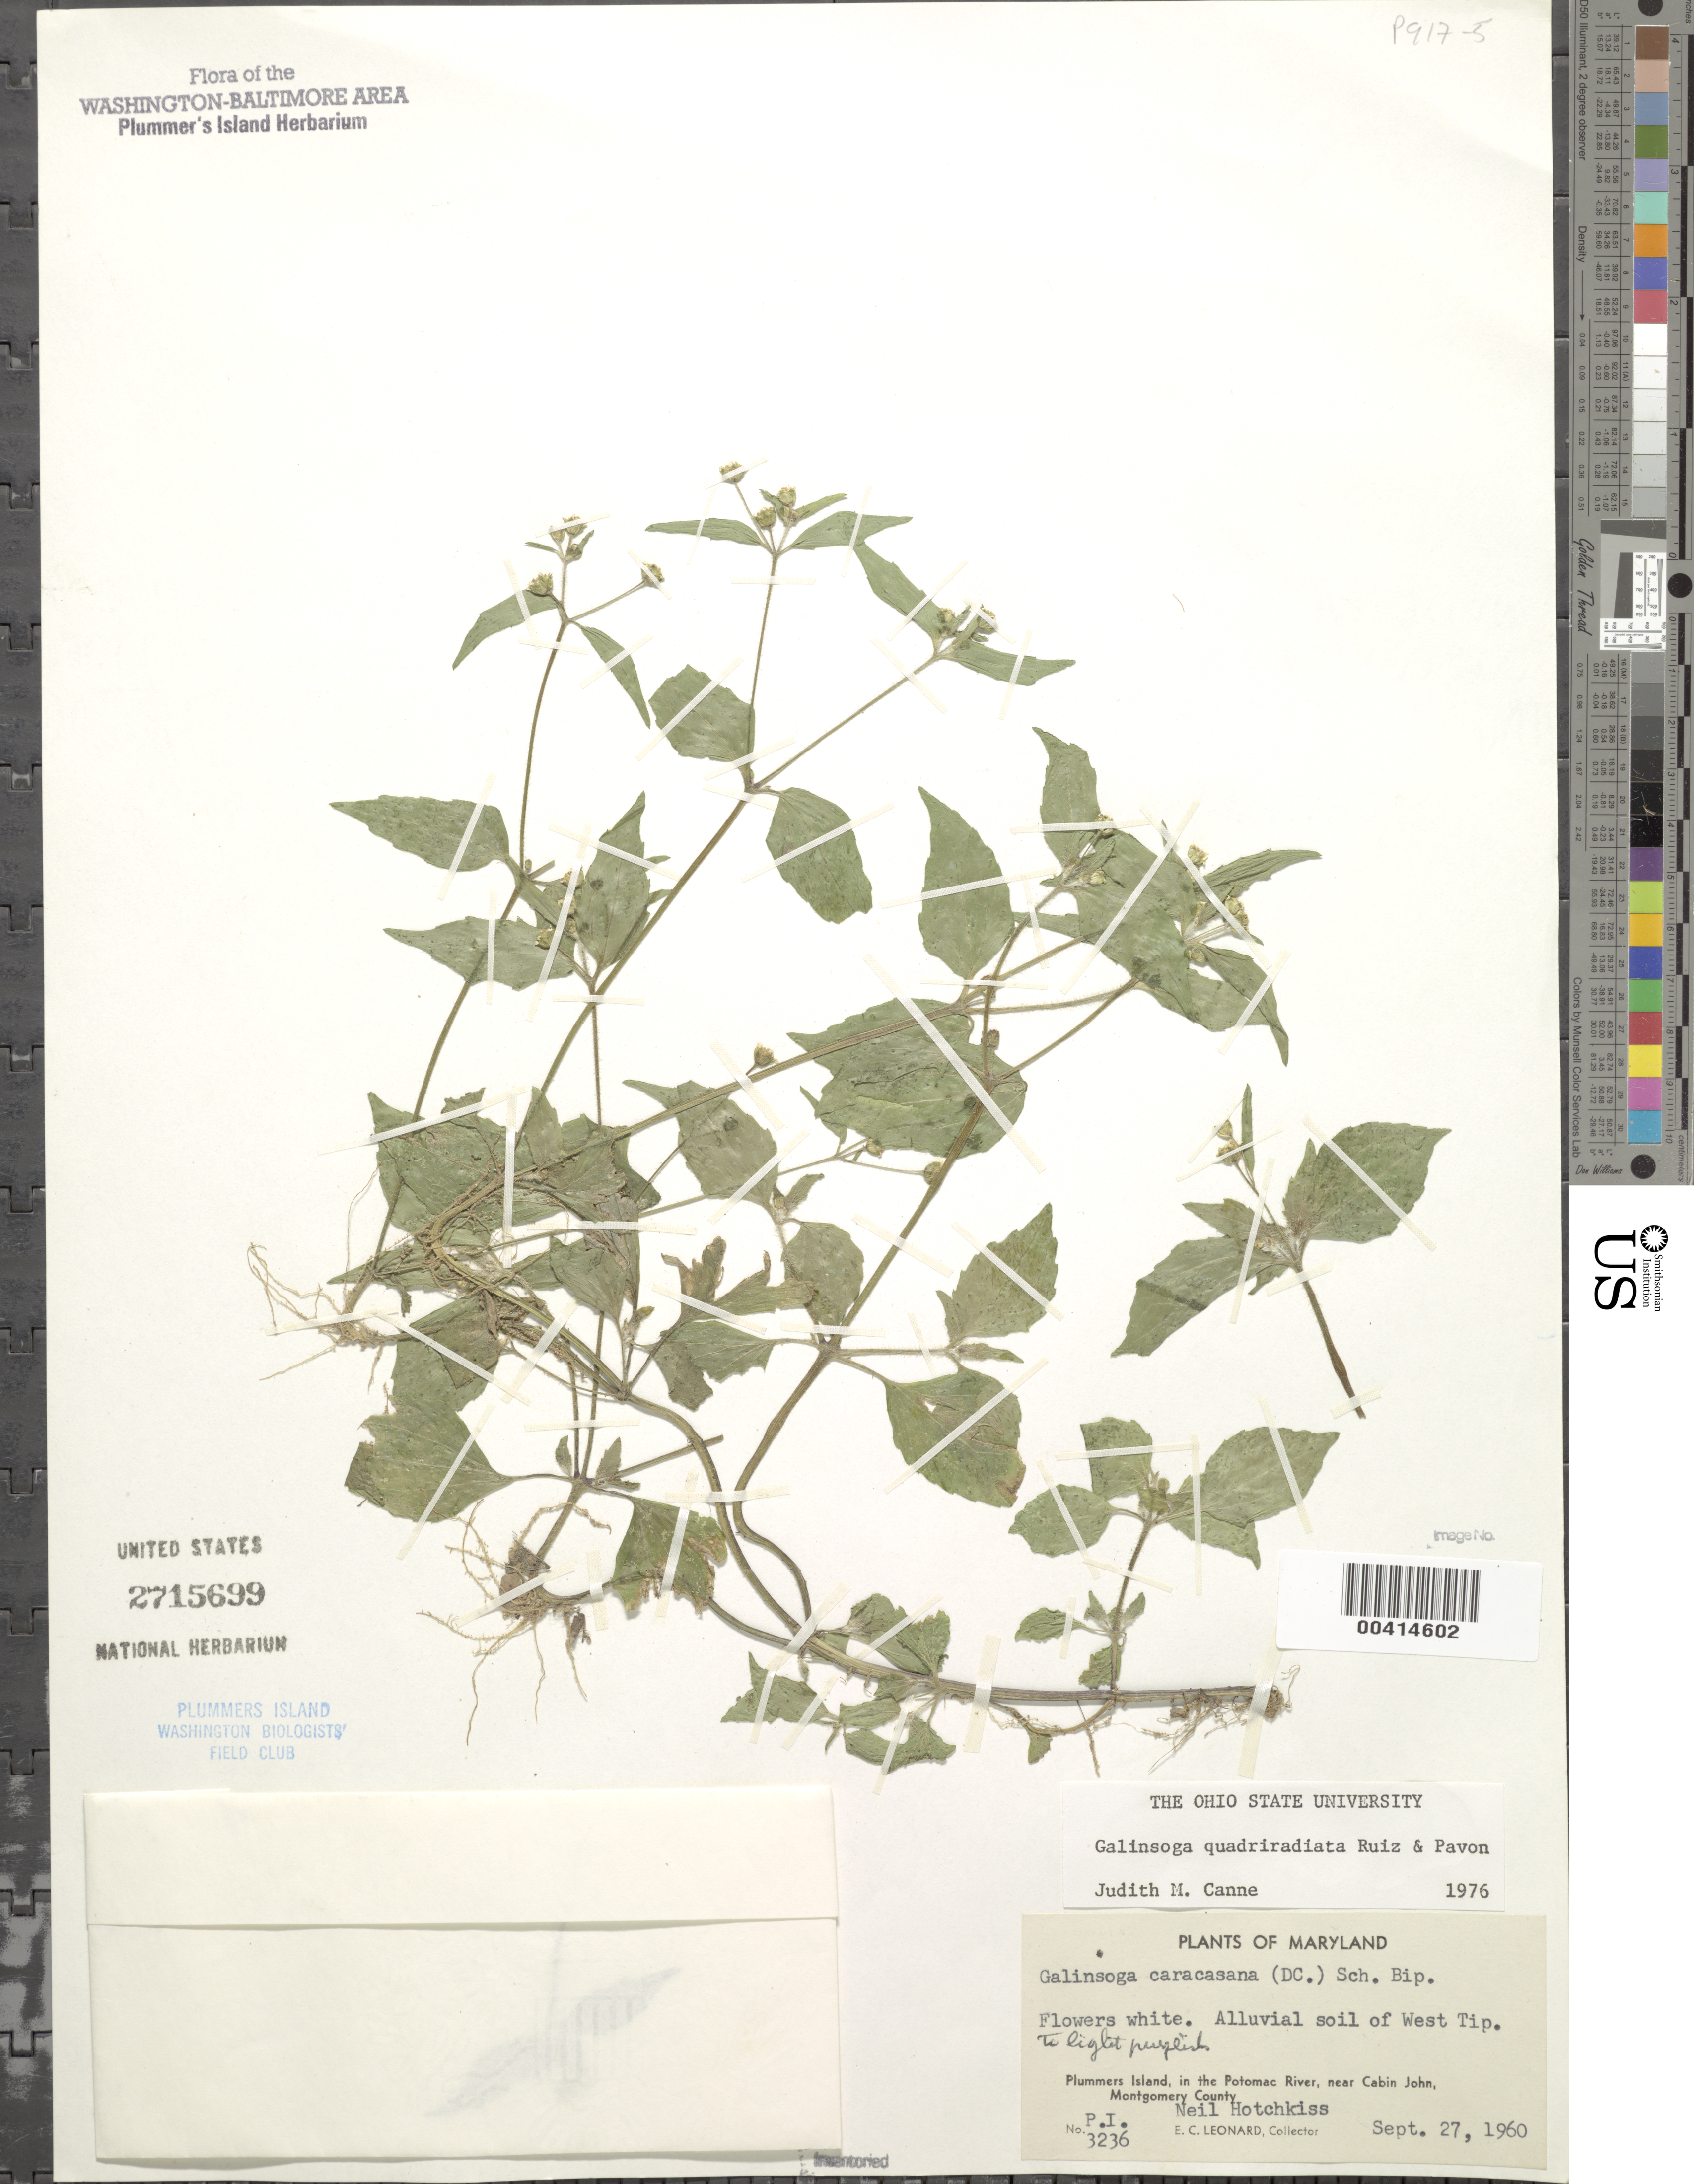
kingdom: Plantae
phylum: Tracheophyta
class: Magnoliopsida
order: Asterales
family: Asteraceae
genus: Galinsoga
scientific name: Galinsoga quadriradiata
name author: Ruiz & Pav.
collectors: E. C. Leonard & N. Hotchkiss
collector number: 3236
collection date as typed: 27 Sep 1960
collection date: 1960-09-27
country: United States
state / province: Maryland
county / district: Montgomery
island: Plummers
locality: Plummer's Island; west tip C. & O. Canal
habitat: Alluvial soil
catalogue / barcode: US 2715699